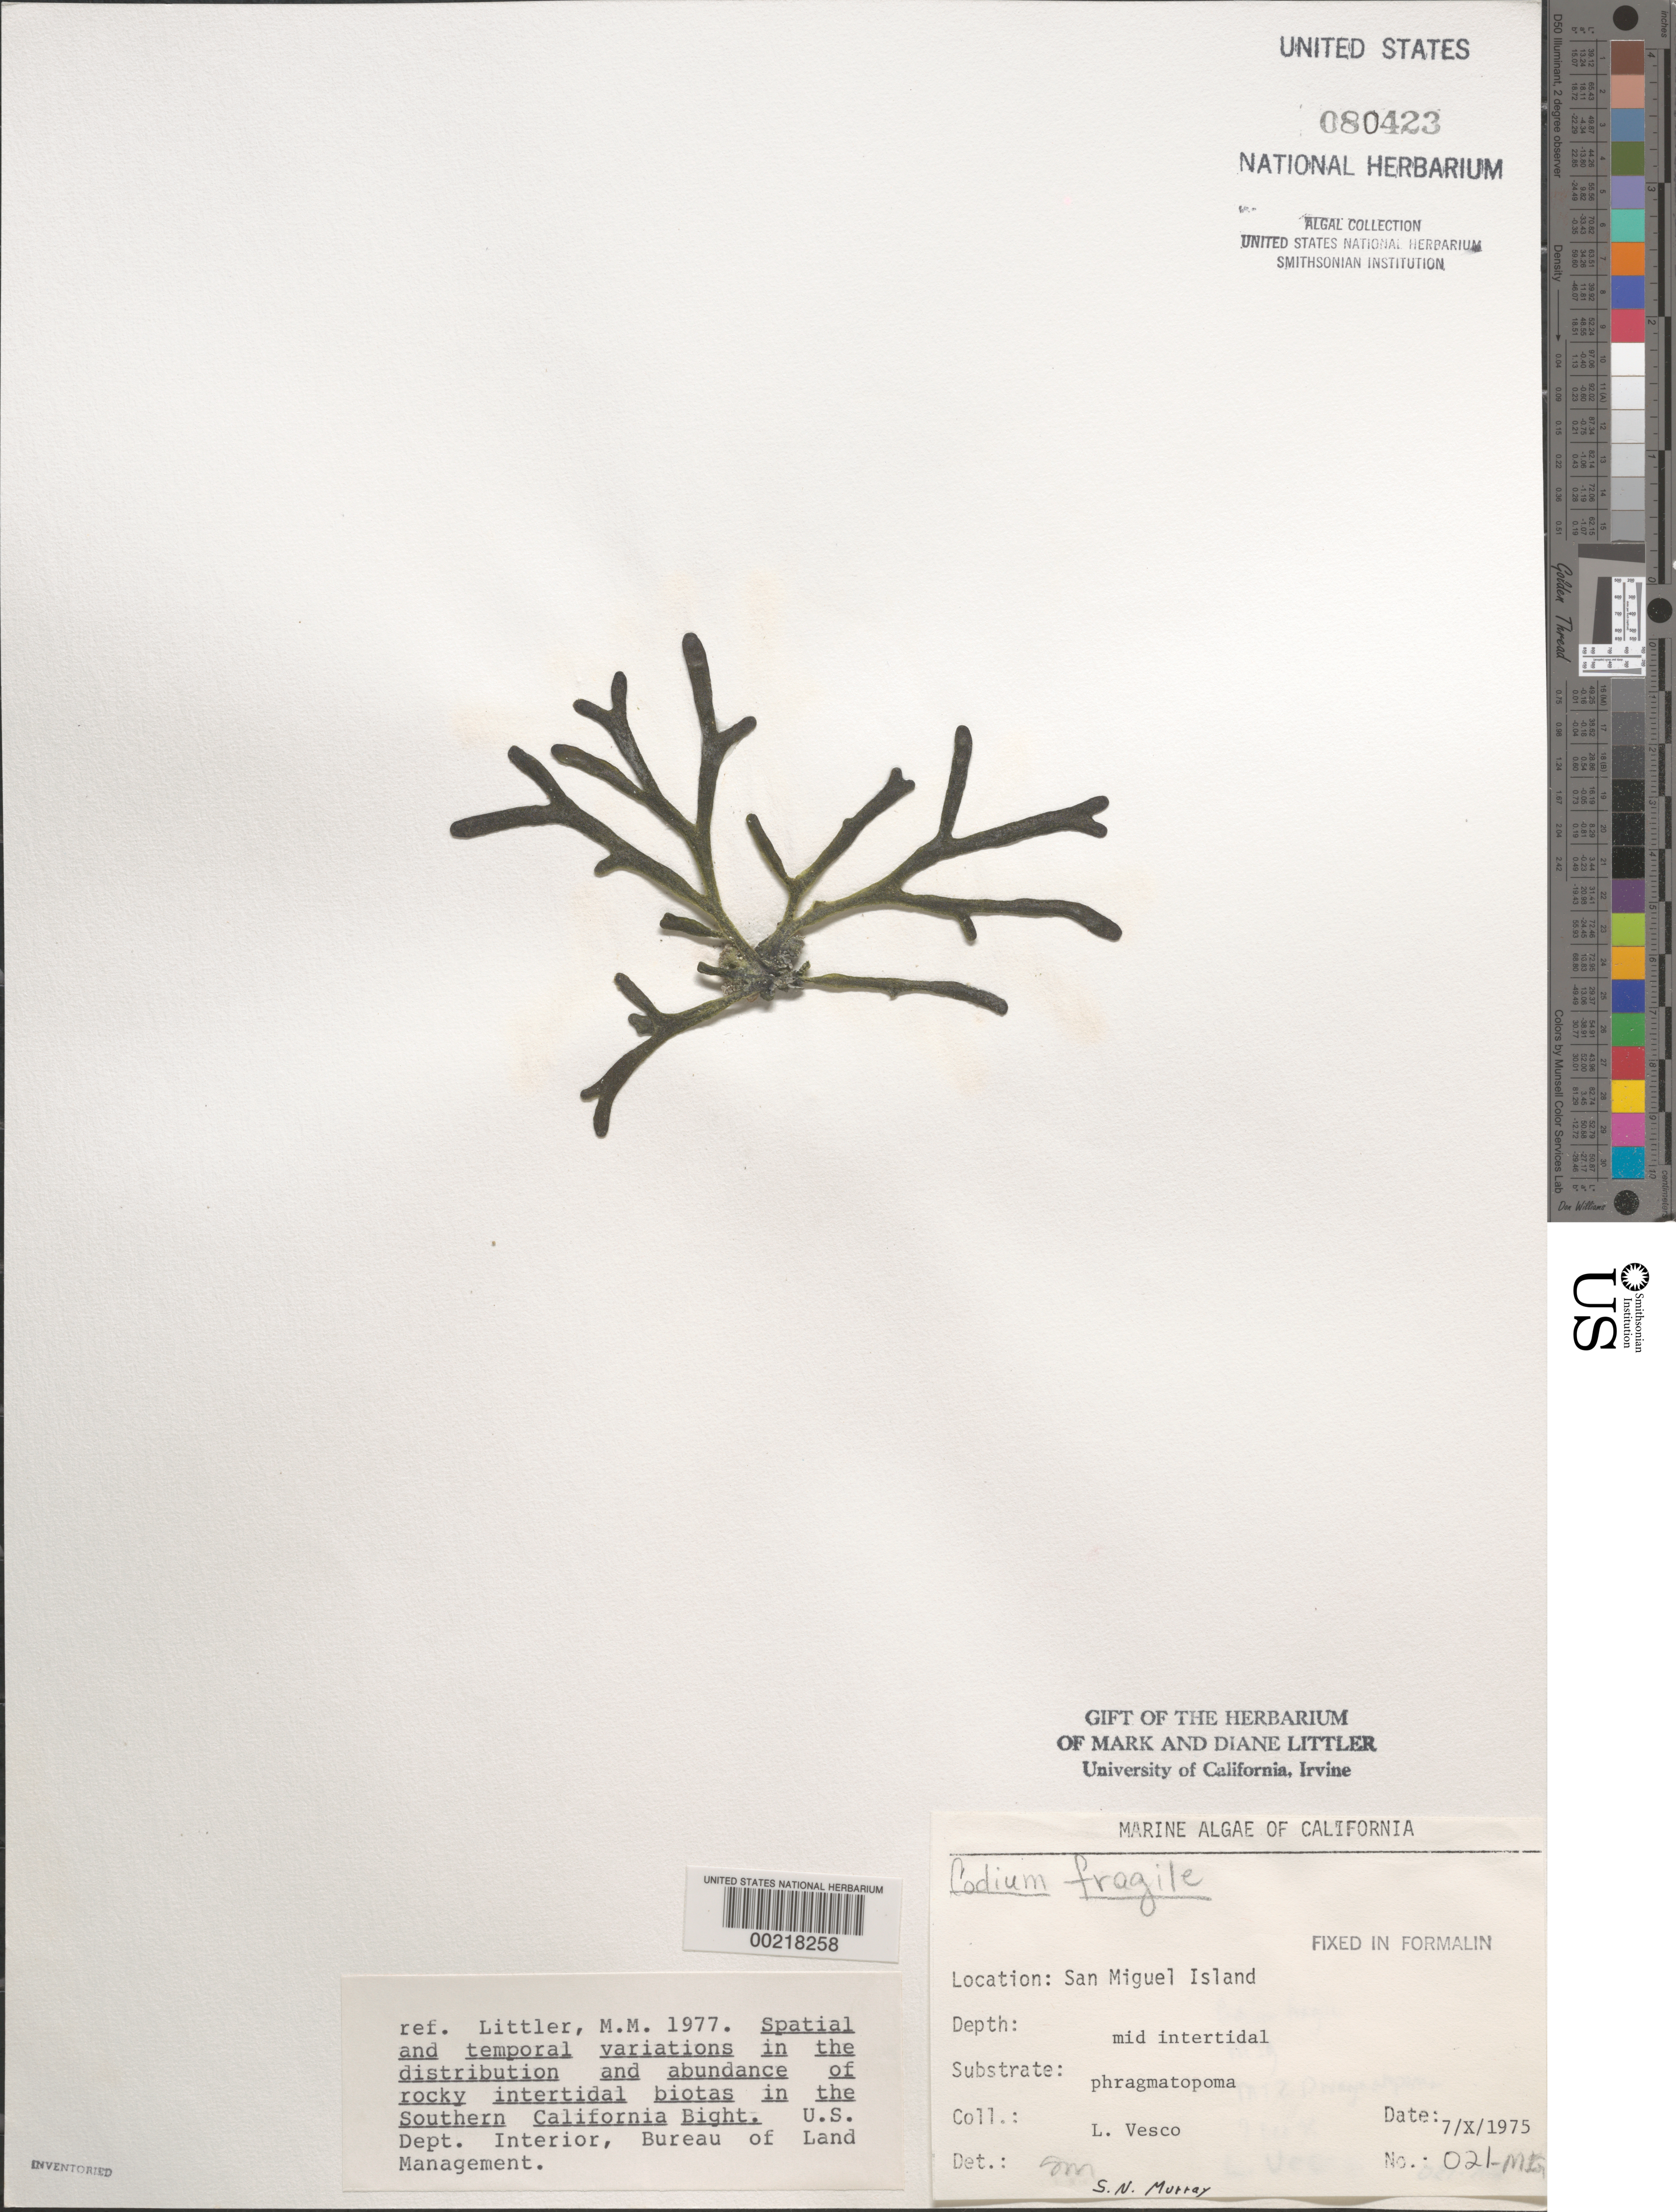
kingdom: Plantae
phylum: Chlorophyta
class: Ulvophyceae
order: Bryopsidales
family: Codiaceae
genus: Codium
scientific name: Codium fragile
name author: (Suringar) P. Hariot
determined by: Murray, S. N.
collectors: L. Vesco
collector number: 021-mig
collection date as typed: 07 Oct 1975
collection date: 1975-10-07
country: United States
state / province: California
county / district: Santa Barbara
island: San Miguel Island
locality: Cuyler Harbor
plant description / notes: BLM-SOCALBIGHT Rocky Intertidal Survey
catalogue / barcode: US 80423